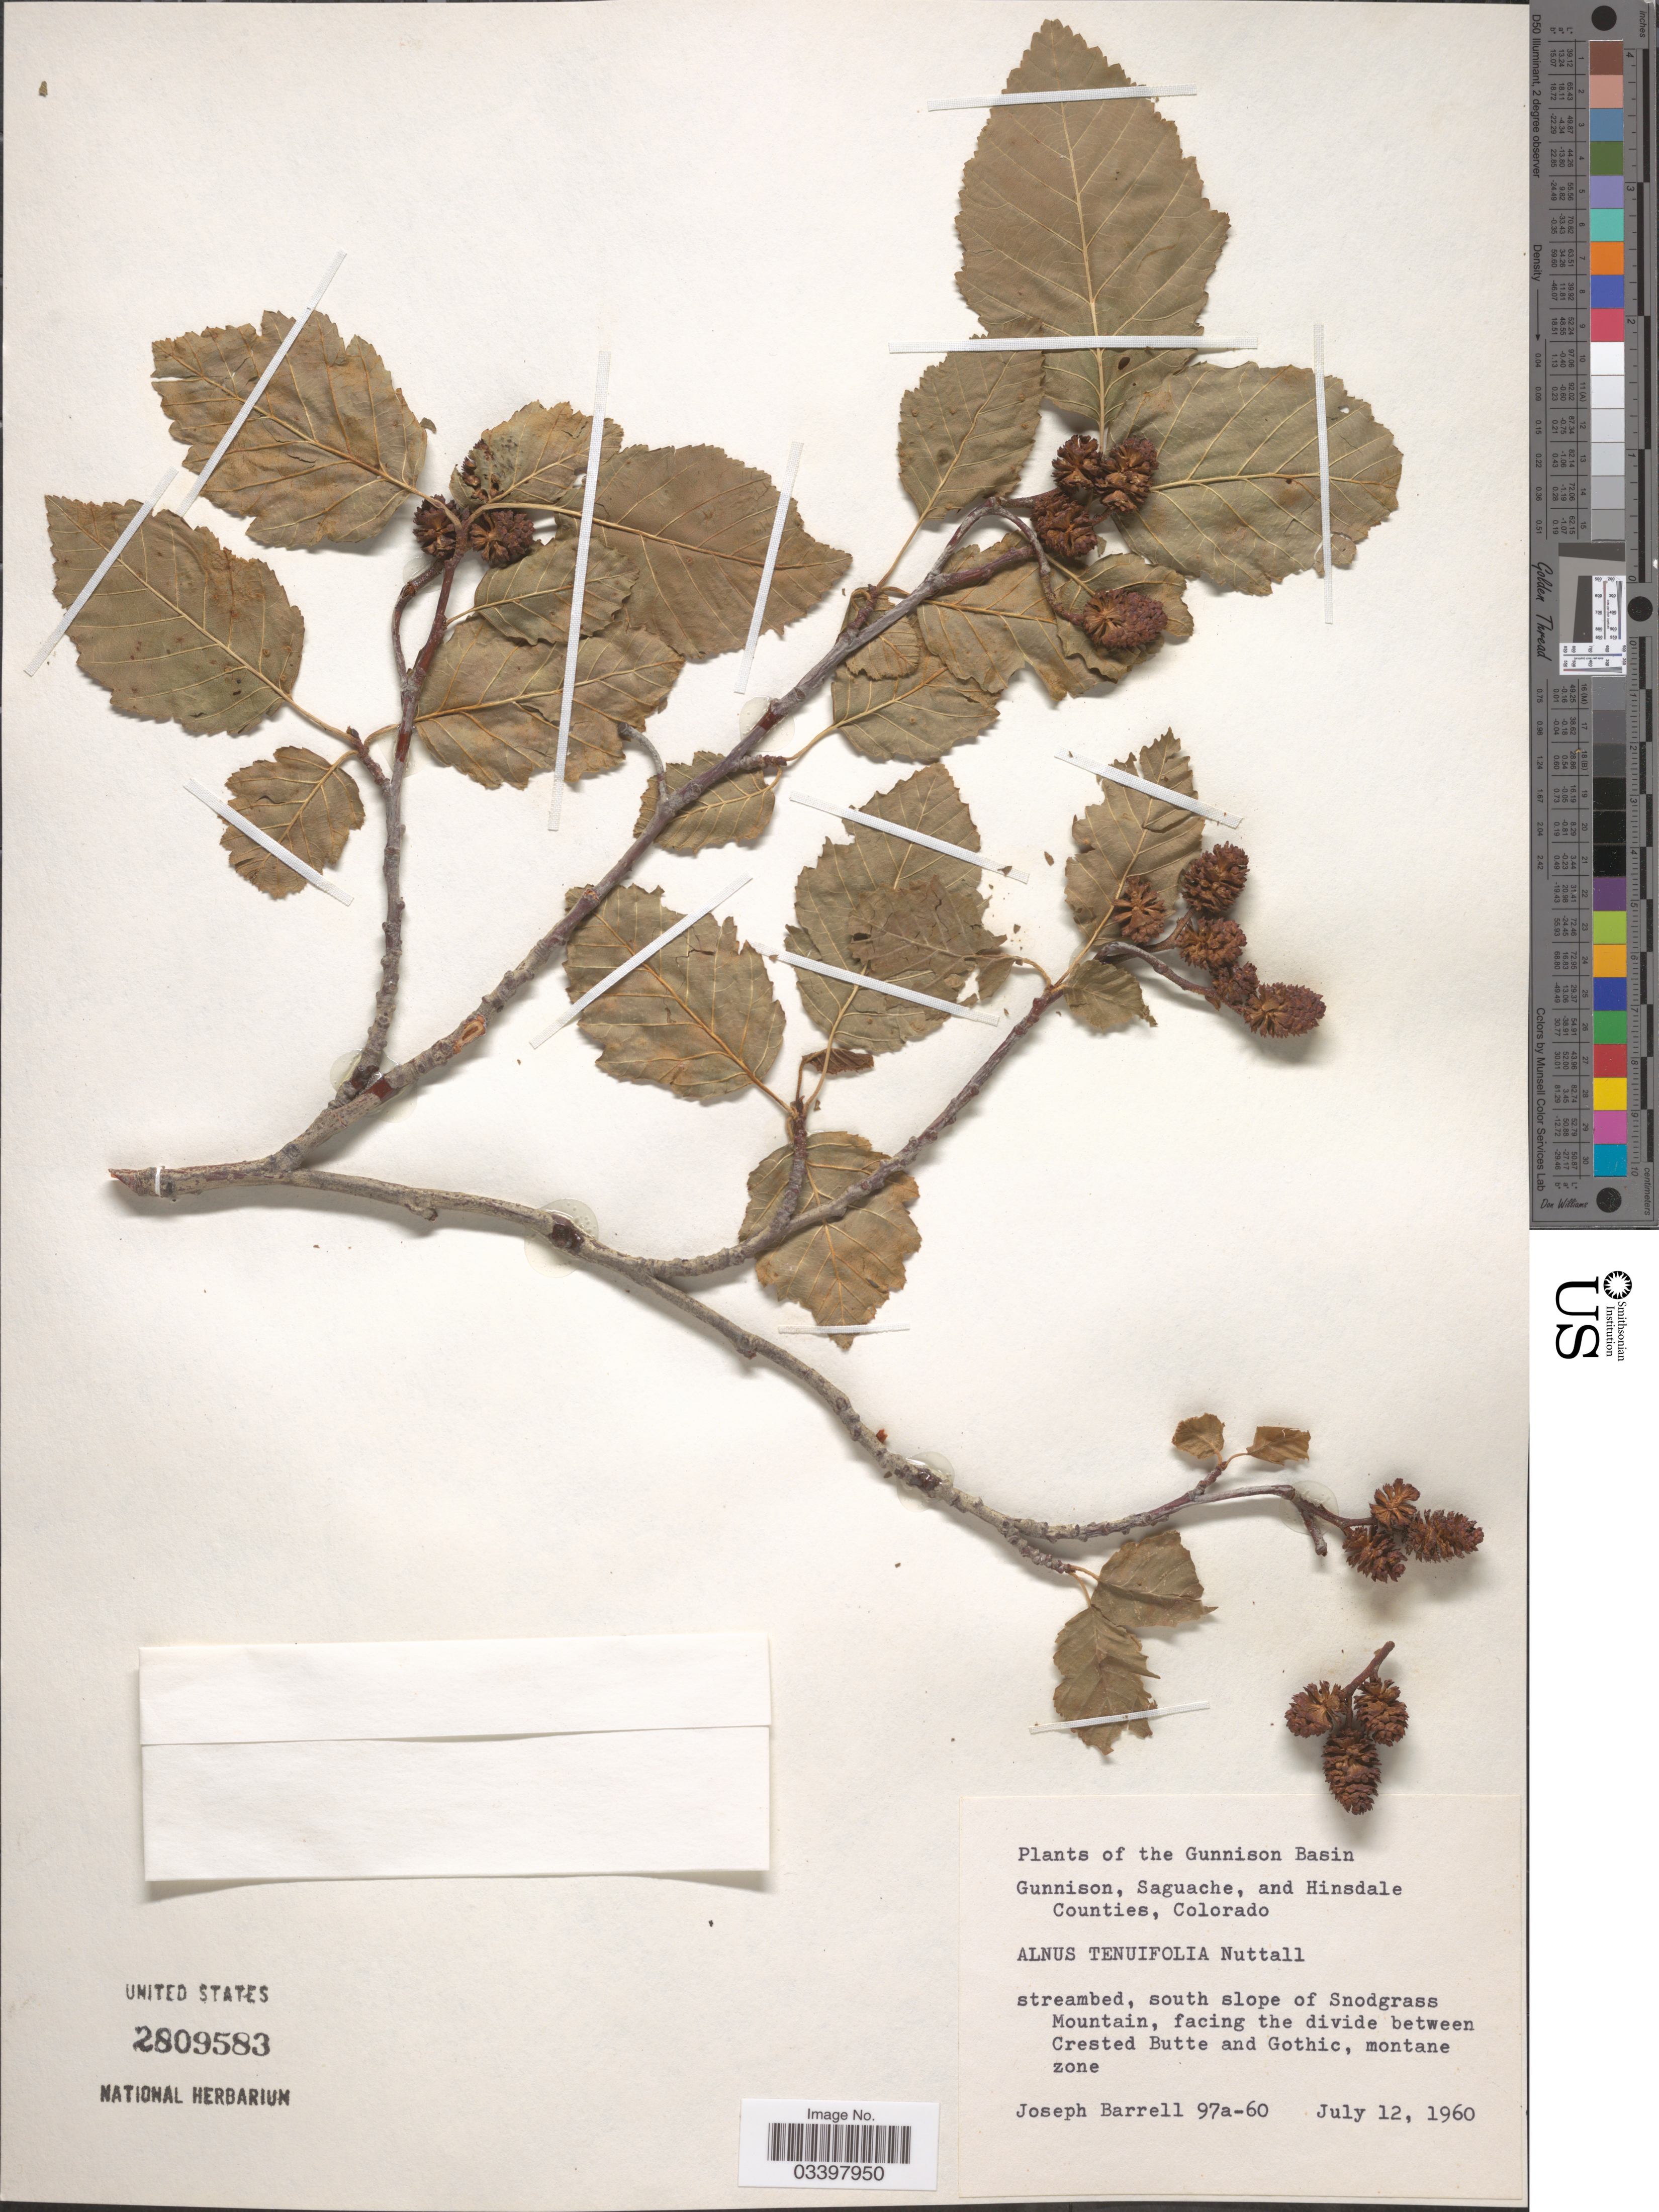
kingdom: Plantae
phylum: Tracheophyta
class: Magnoliopsida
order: Fagales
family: Betulaceae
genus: Alnus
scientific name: Alnus tenuifolia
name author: Nutt.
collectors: J. Barrell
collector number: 97a-60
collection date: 1960-07-12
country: United States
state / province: Colorado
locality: The Gunnison Basin. Gunnison, Saguache, and Hinsdale Counties. South slope of Snodgrass Mountain, facing the divide between Crested Butte and Gothic.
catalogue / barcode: US 2809583